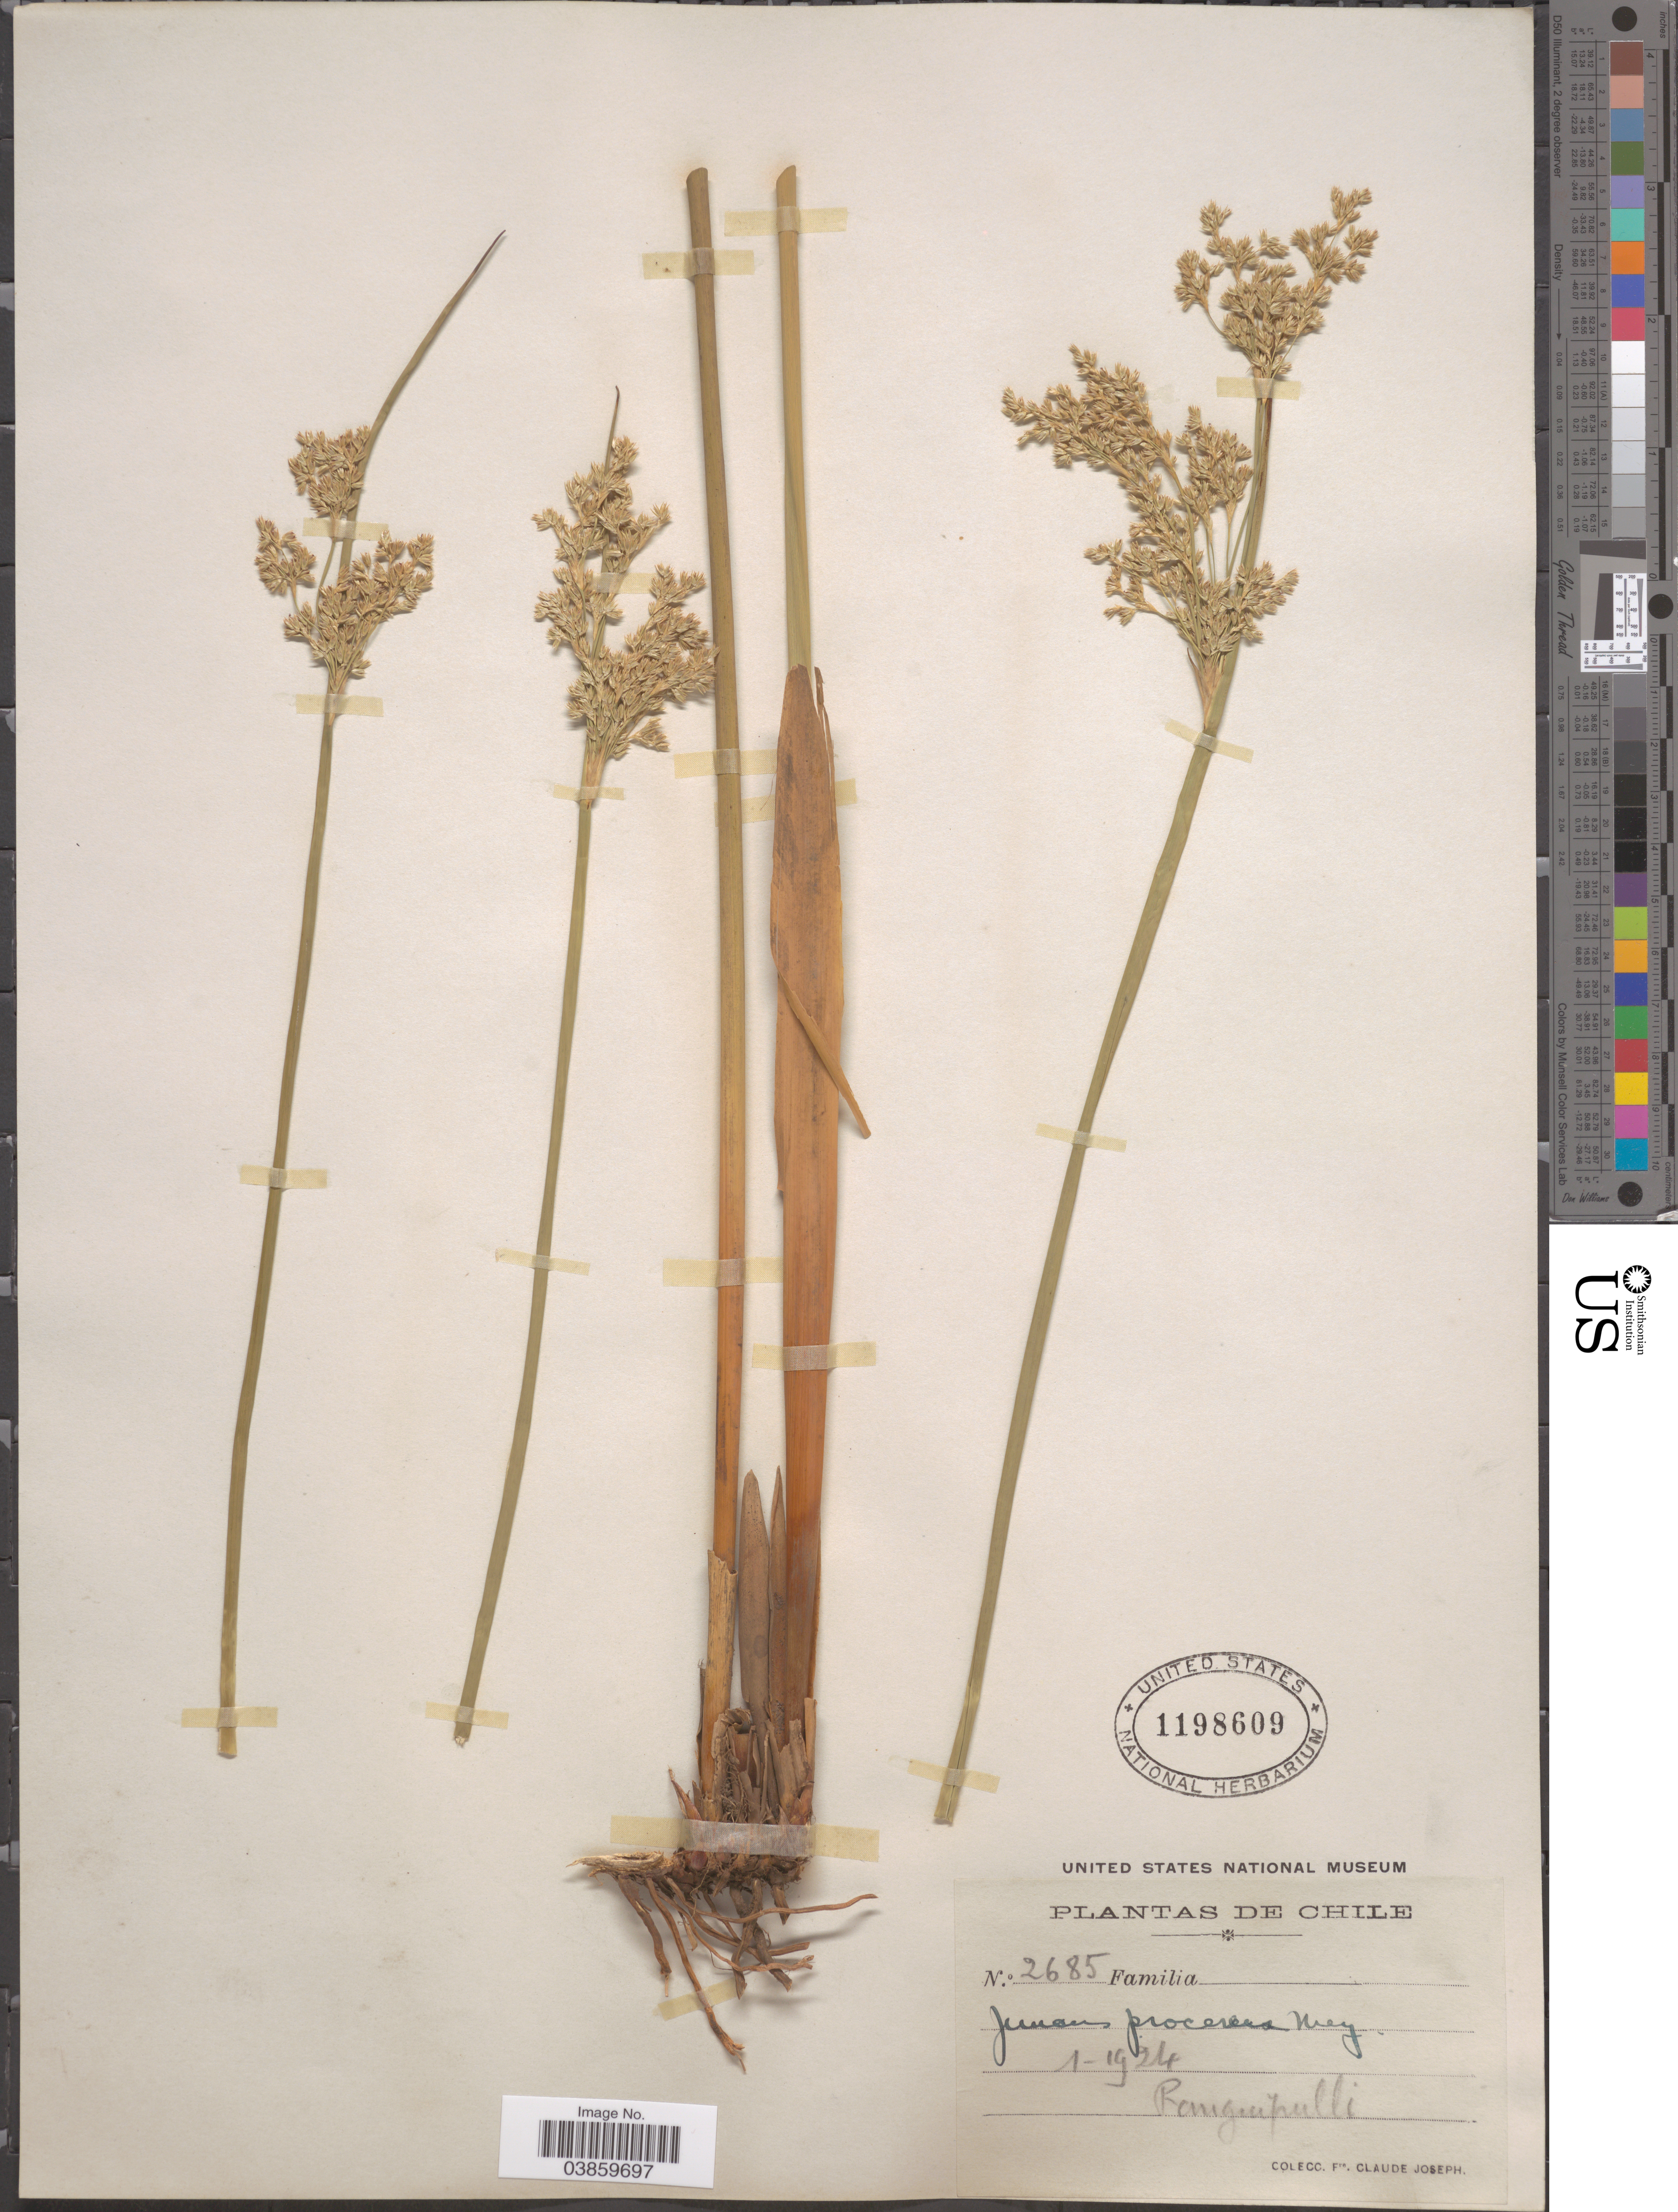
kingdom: Plantae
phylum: Tracheophyta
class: Liliopsida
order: Poales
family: Juncaceae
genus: Juncus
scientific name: Juncus procerus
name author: E. Mey.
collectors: Bro. Claude-Joseph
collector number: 2685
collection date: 1924-01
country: Chile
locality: Panguipulli.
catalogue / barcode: US 1198609